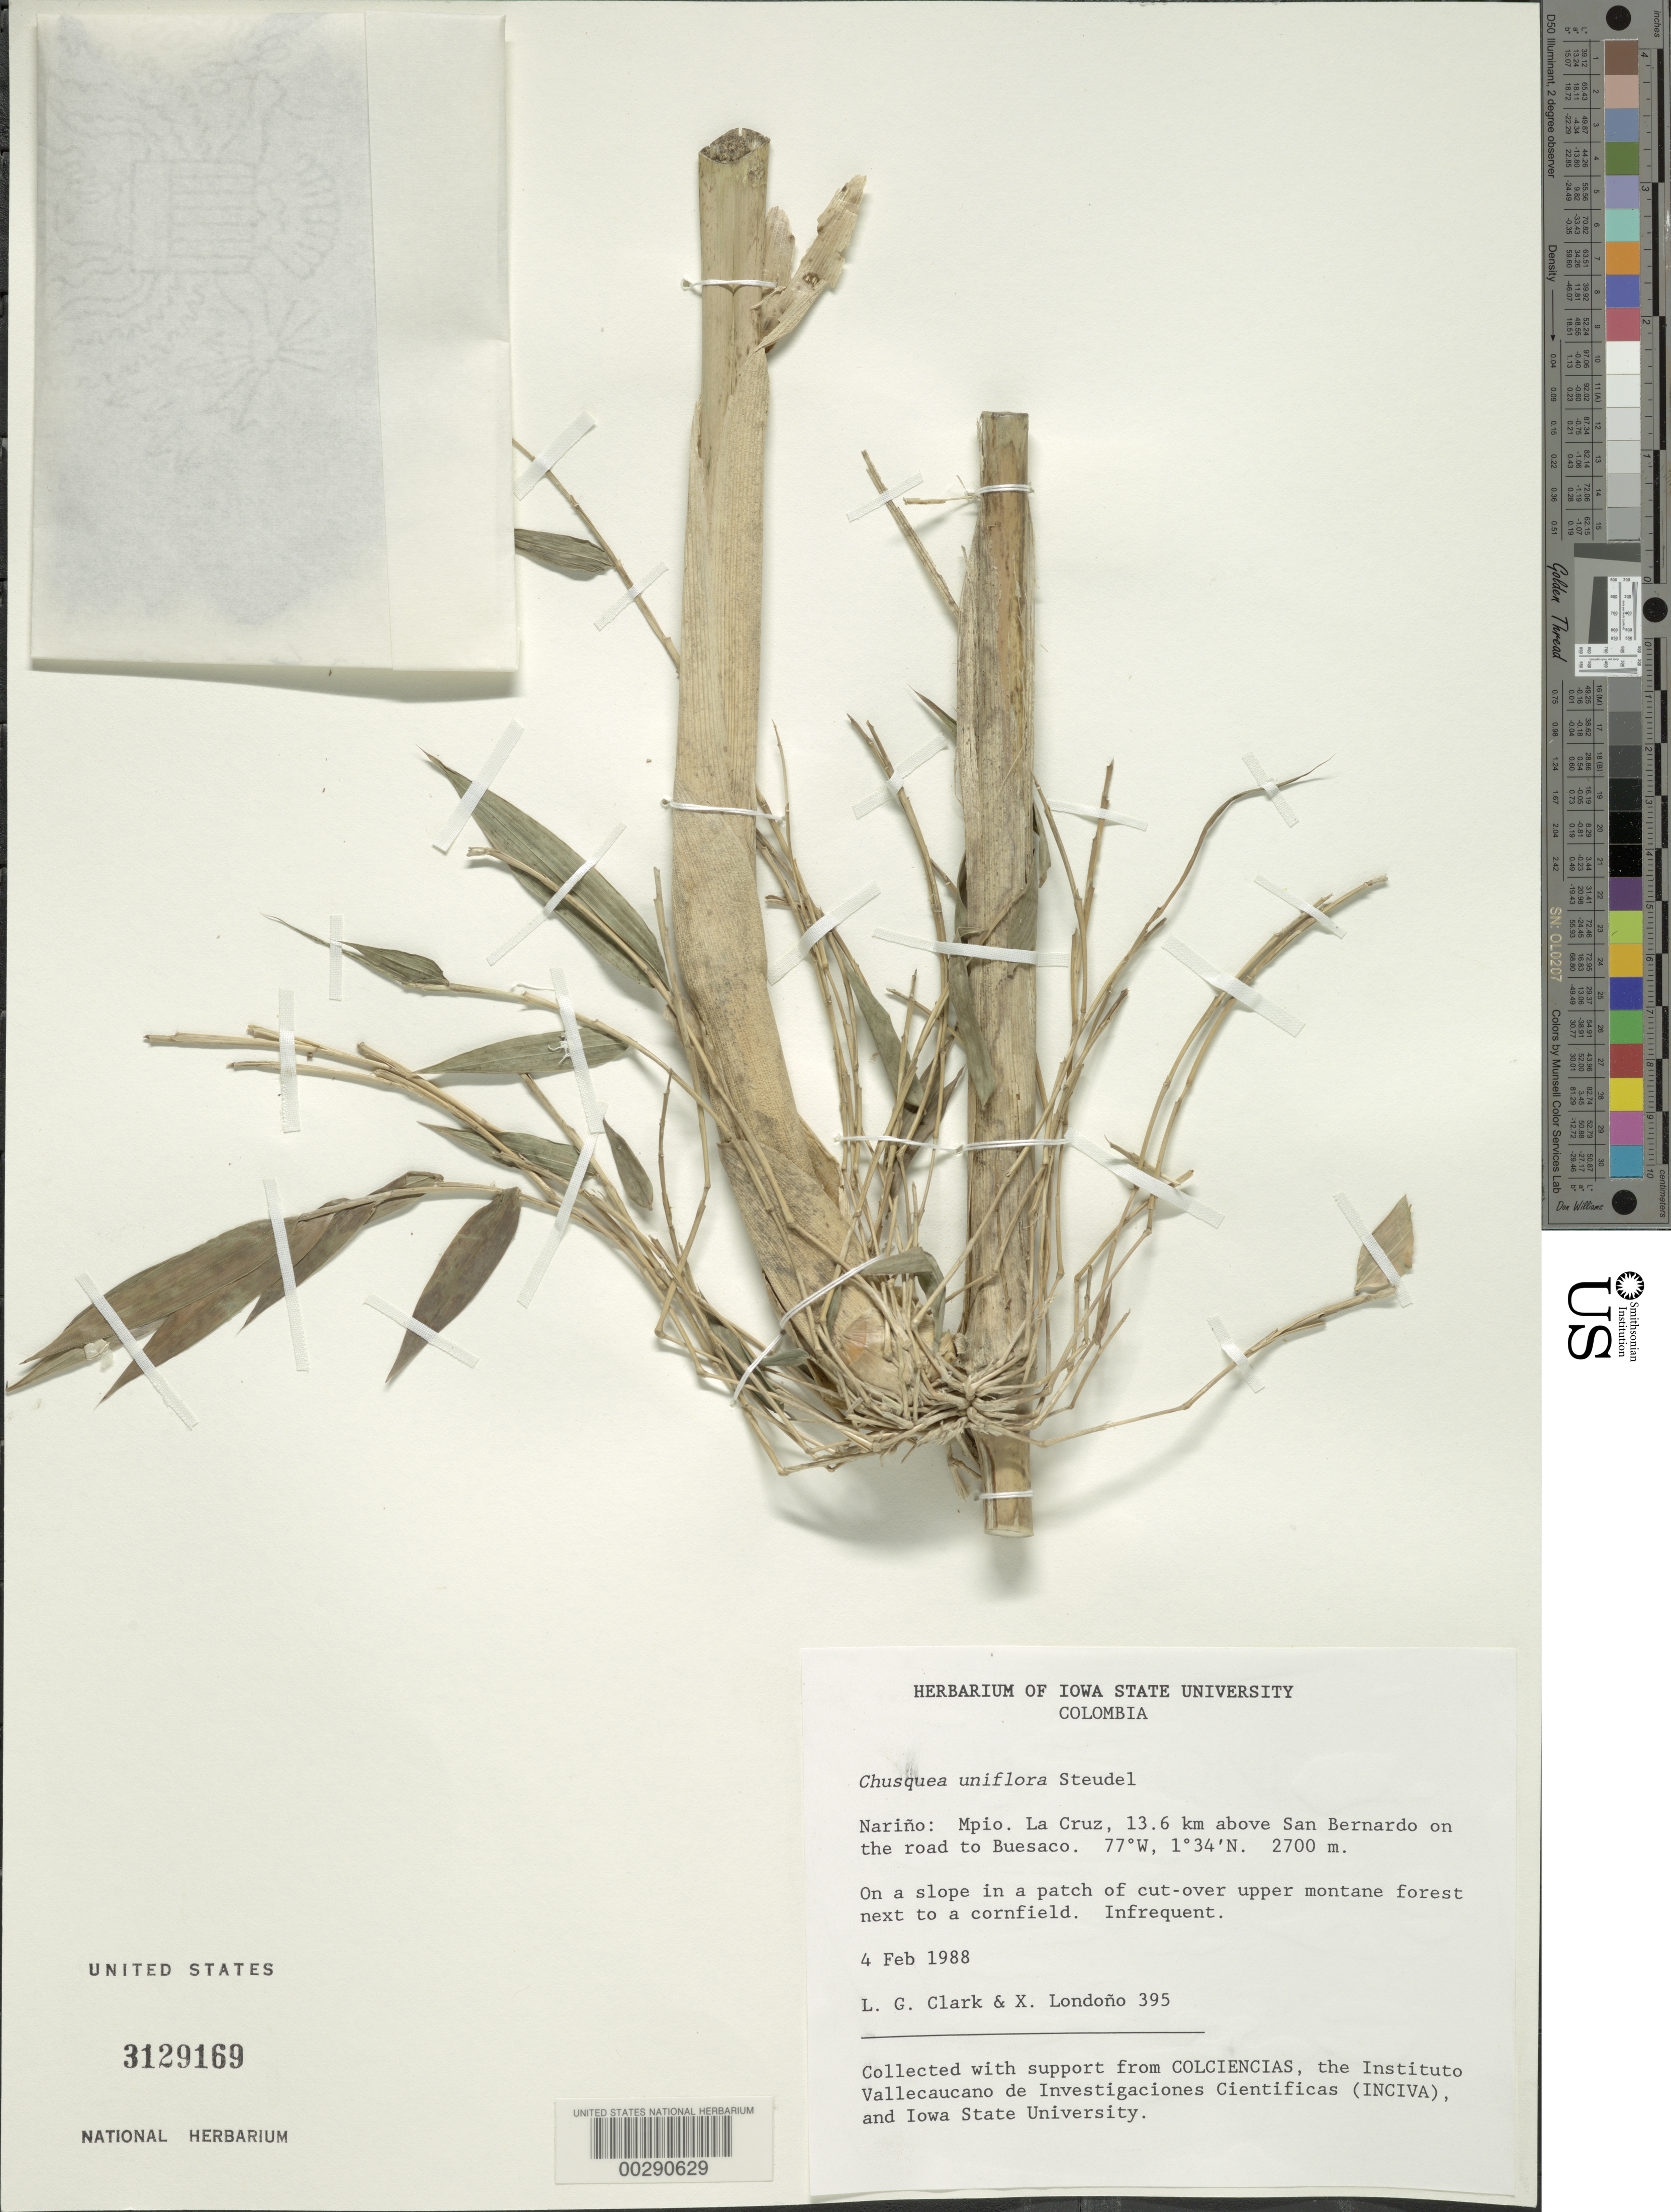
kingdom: Plantae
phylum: Tracheophyta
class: Liliopsida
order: Poales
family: Poaceae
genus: Chusquea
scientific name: Chusquea uniflora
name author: Steud.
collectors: L. G. Clark & X. Londoño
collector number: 395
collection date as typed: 04 Feb 1988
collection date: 1988-02-04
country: Colombia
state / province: Nariño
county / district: La Cruz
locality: Mun. La Cruz, 13.6 km above San Bernardo on the road to Buesaco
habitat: On slope in patch of cut over upper montane forest next to a cornfield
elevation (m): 2700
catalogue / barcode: US 3129169